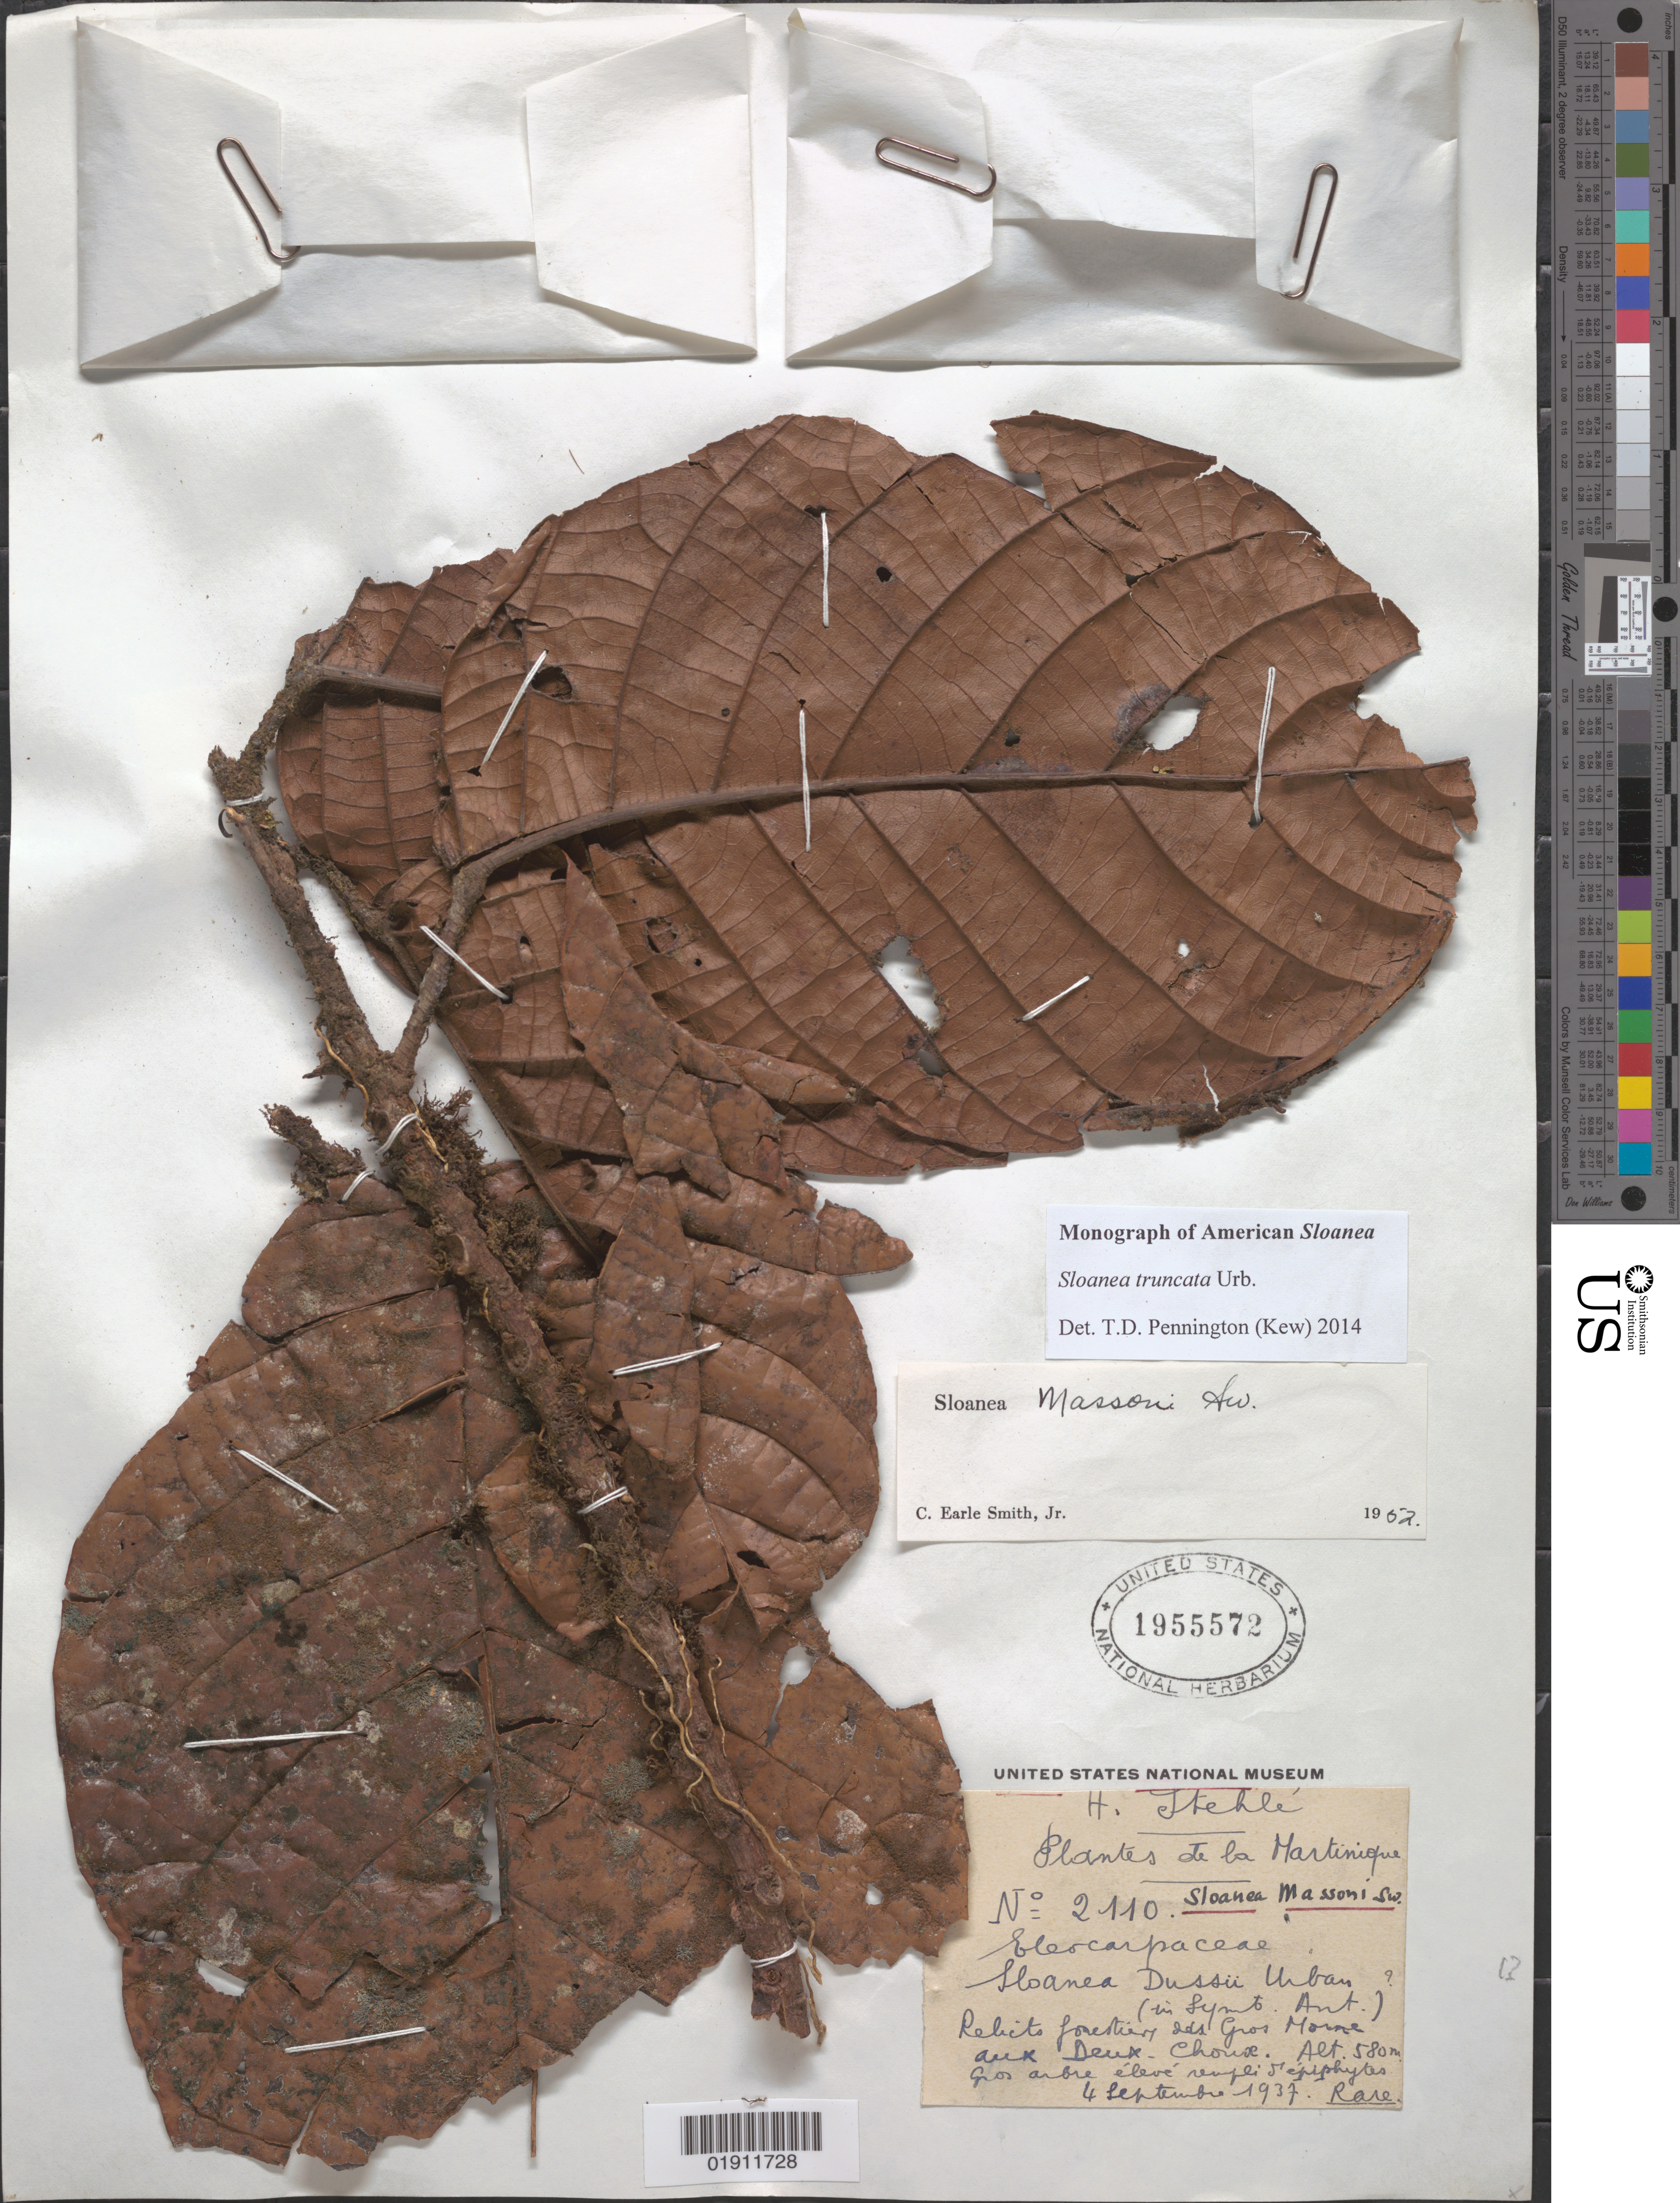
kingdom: Plantae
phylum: Tracheophyta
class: Magnoliopsida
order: Oxalidales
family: Elaeocarpaceae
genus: Sloanea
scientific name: Sloanea truncata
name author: Urb.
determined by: Pennington, T. D., (K)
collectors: H. Stehlé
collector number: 2110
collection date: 1937-09-04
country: Martinique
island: Martinique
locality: Gros Morne aux Deux Choux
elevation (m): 580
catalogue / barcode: US 1955572